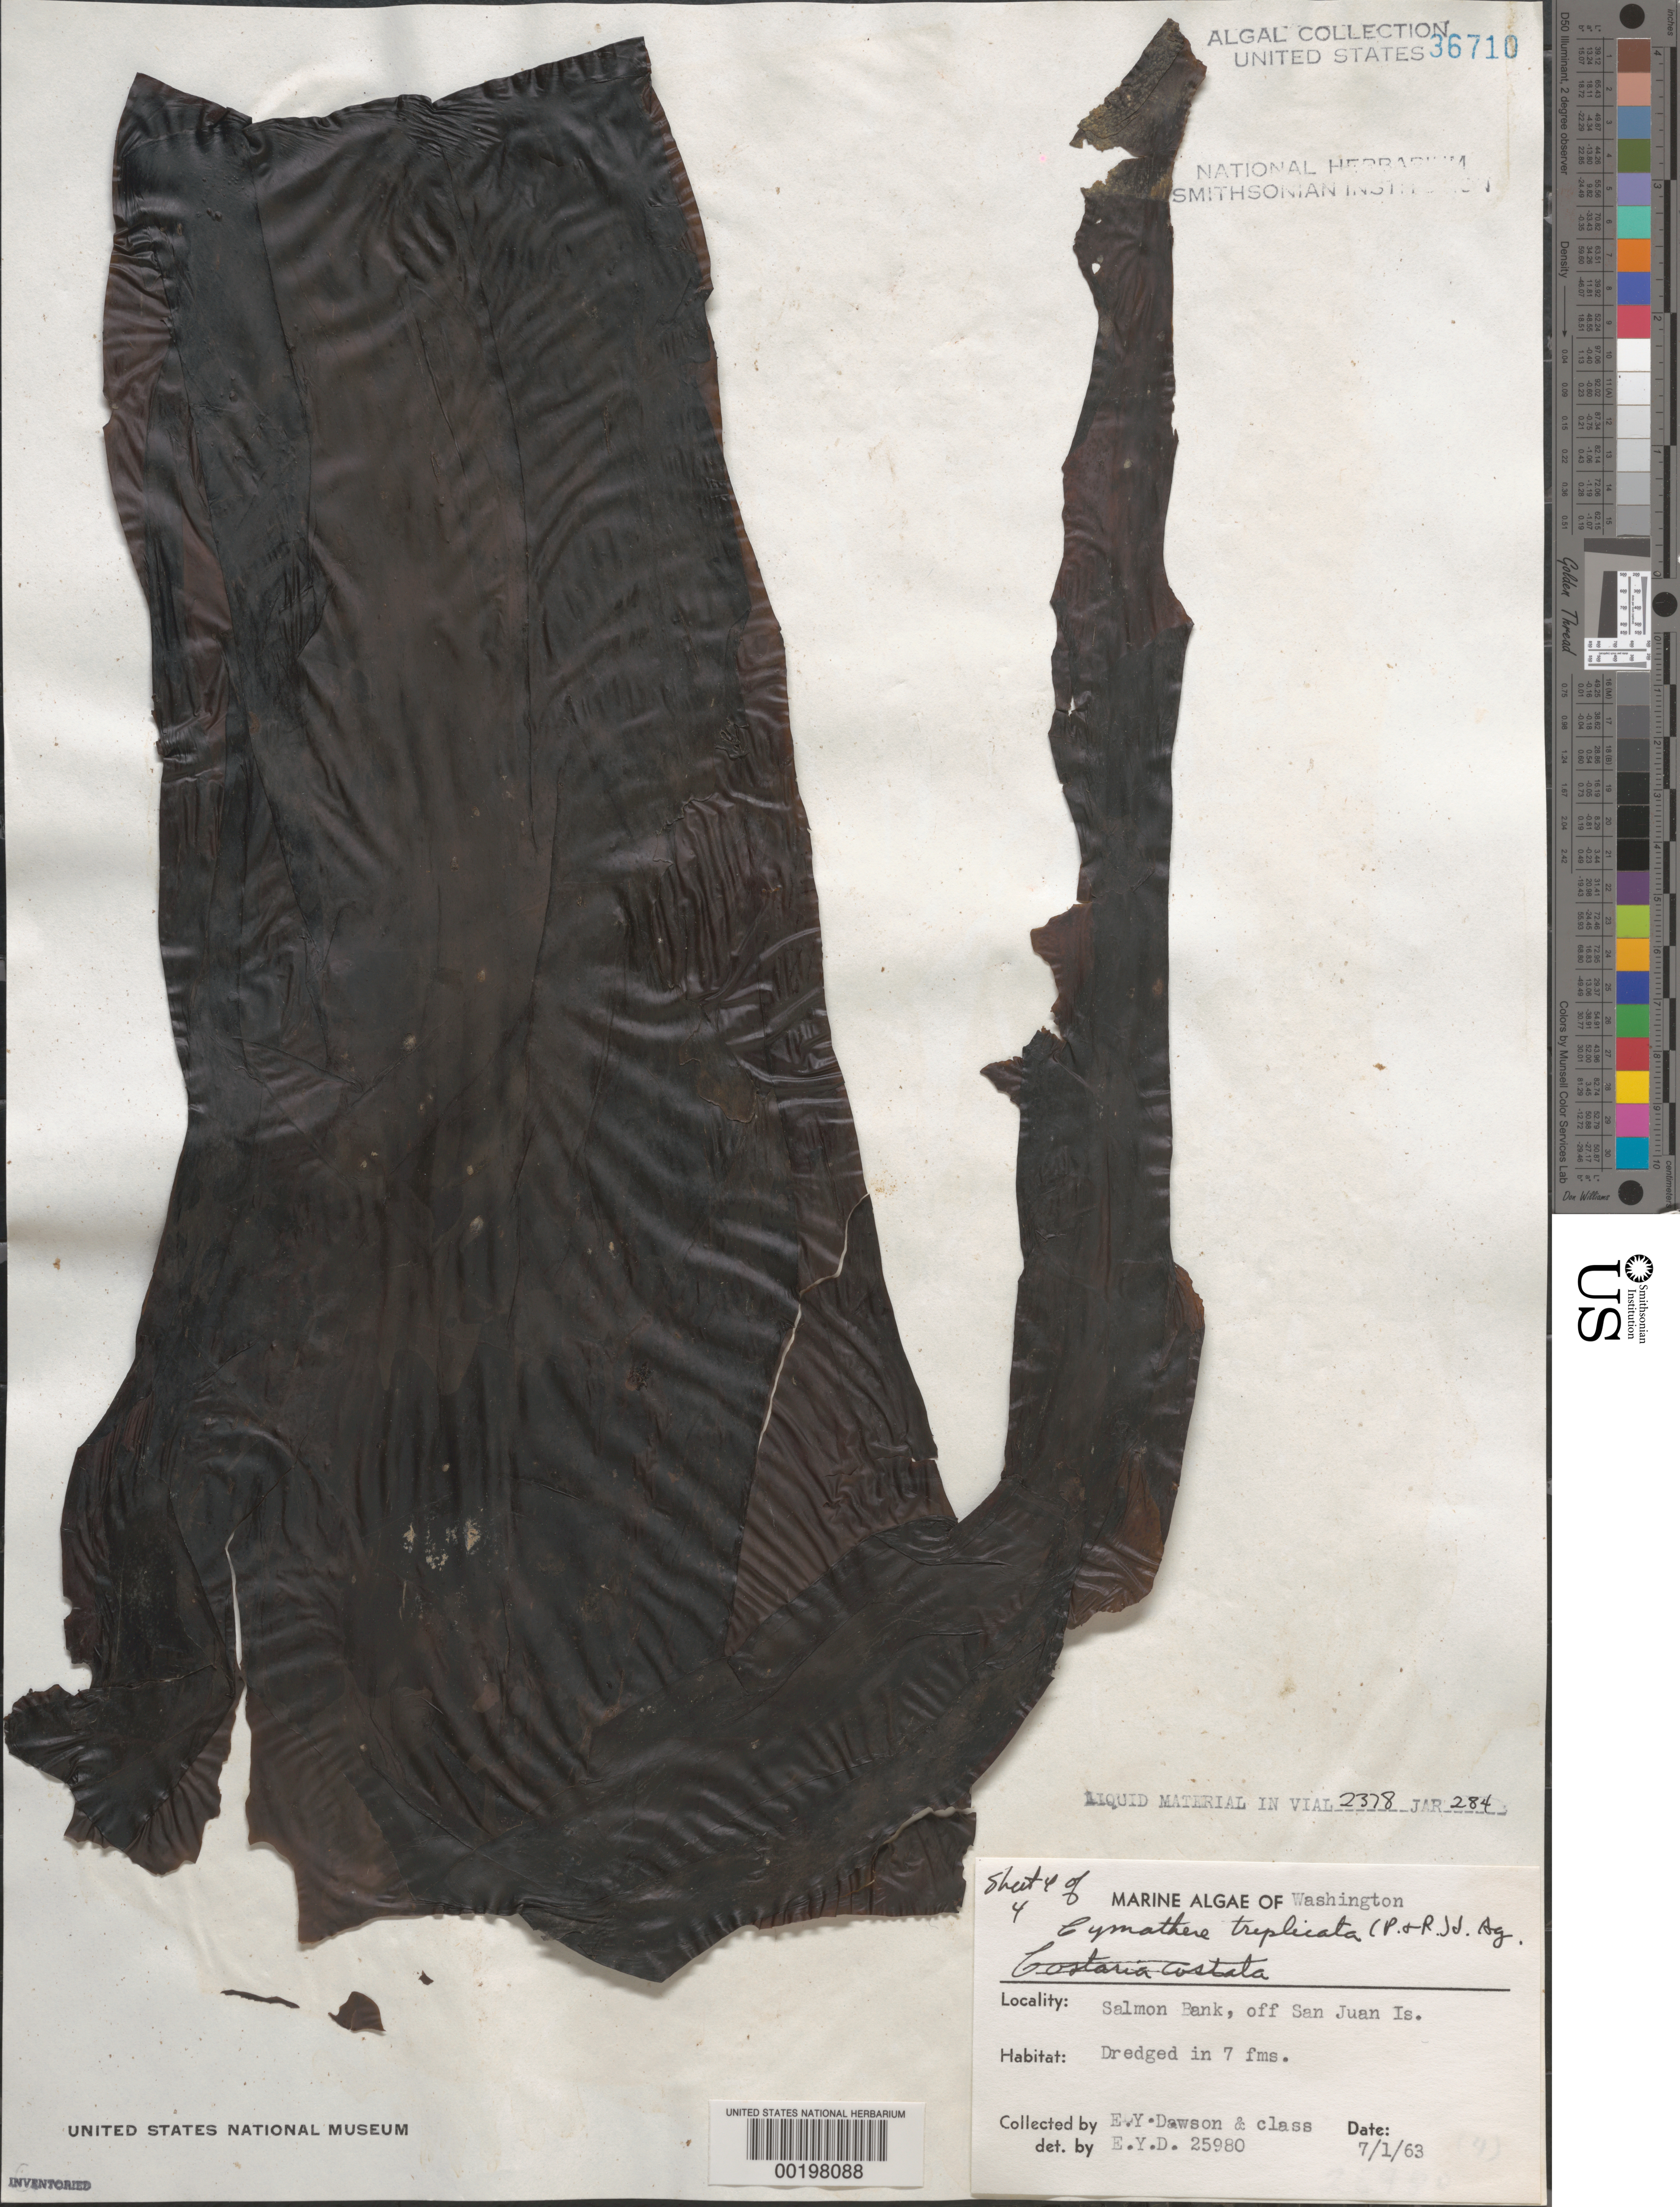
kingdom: Chromista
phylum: Ochrophyta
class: Phaeophyceae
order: Laminariales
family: Laminariaceae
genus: Cymathaere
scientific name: Cymathaere triplicata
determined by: Dawson, E. Y.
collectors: E. Y. Dawson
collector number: EYD 25980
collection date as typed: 01 Jul 1963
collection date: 1963-07-01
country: United States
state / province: Washington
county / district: San Juan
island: San Juan Island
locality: Salmon Bank off San Juan Island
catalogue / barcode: US 36710